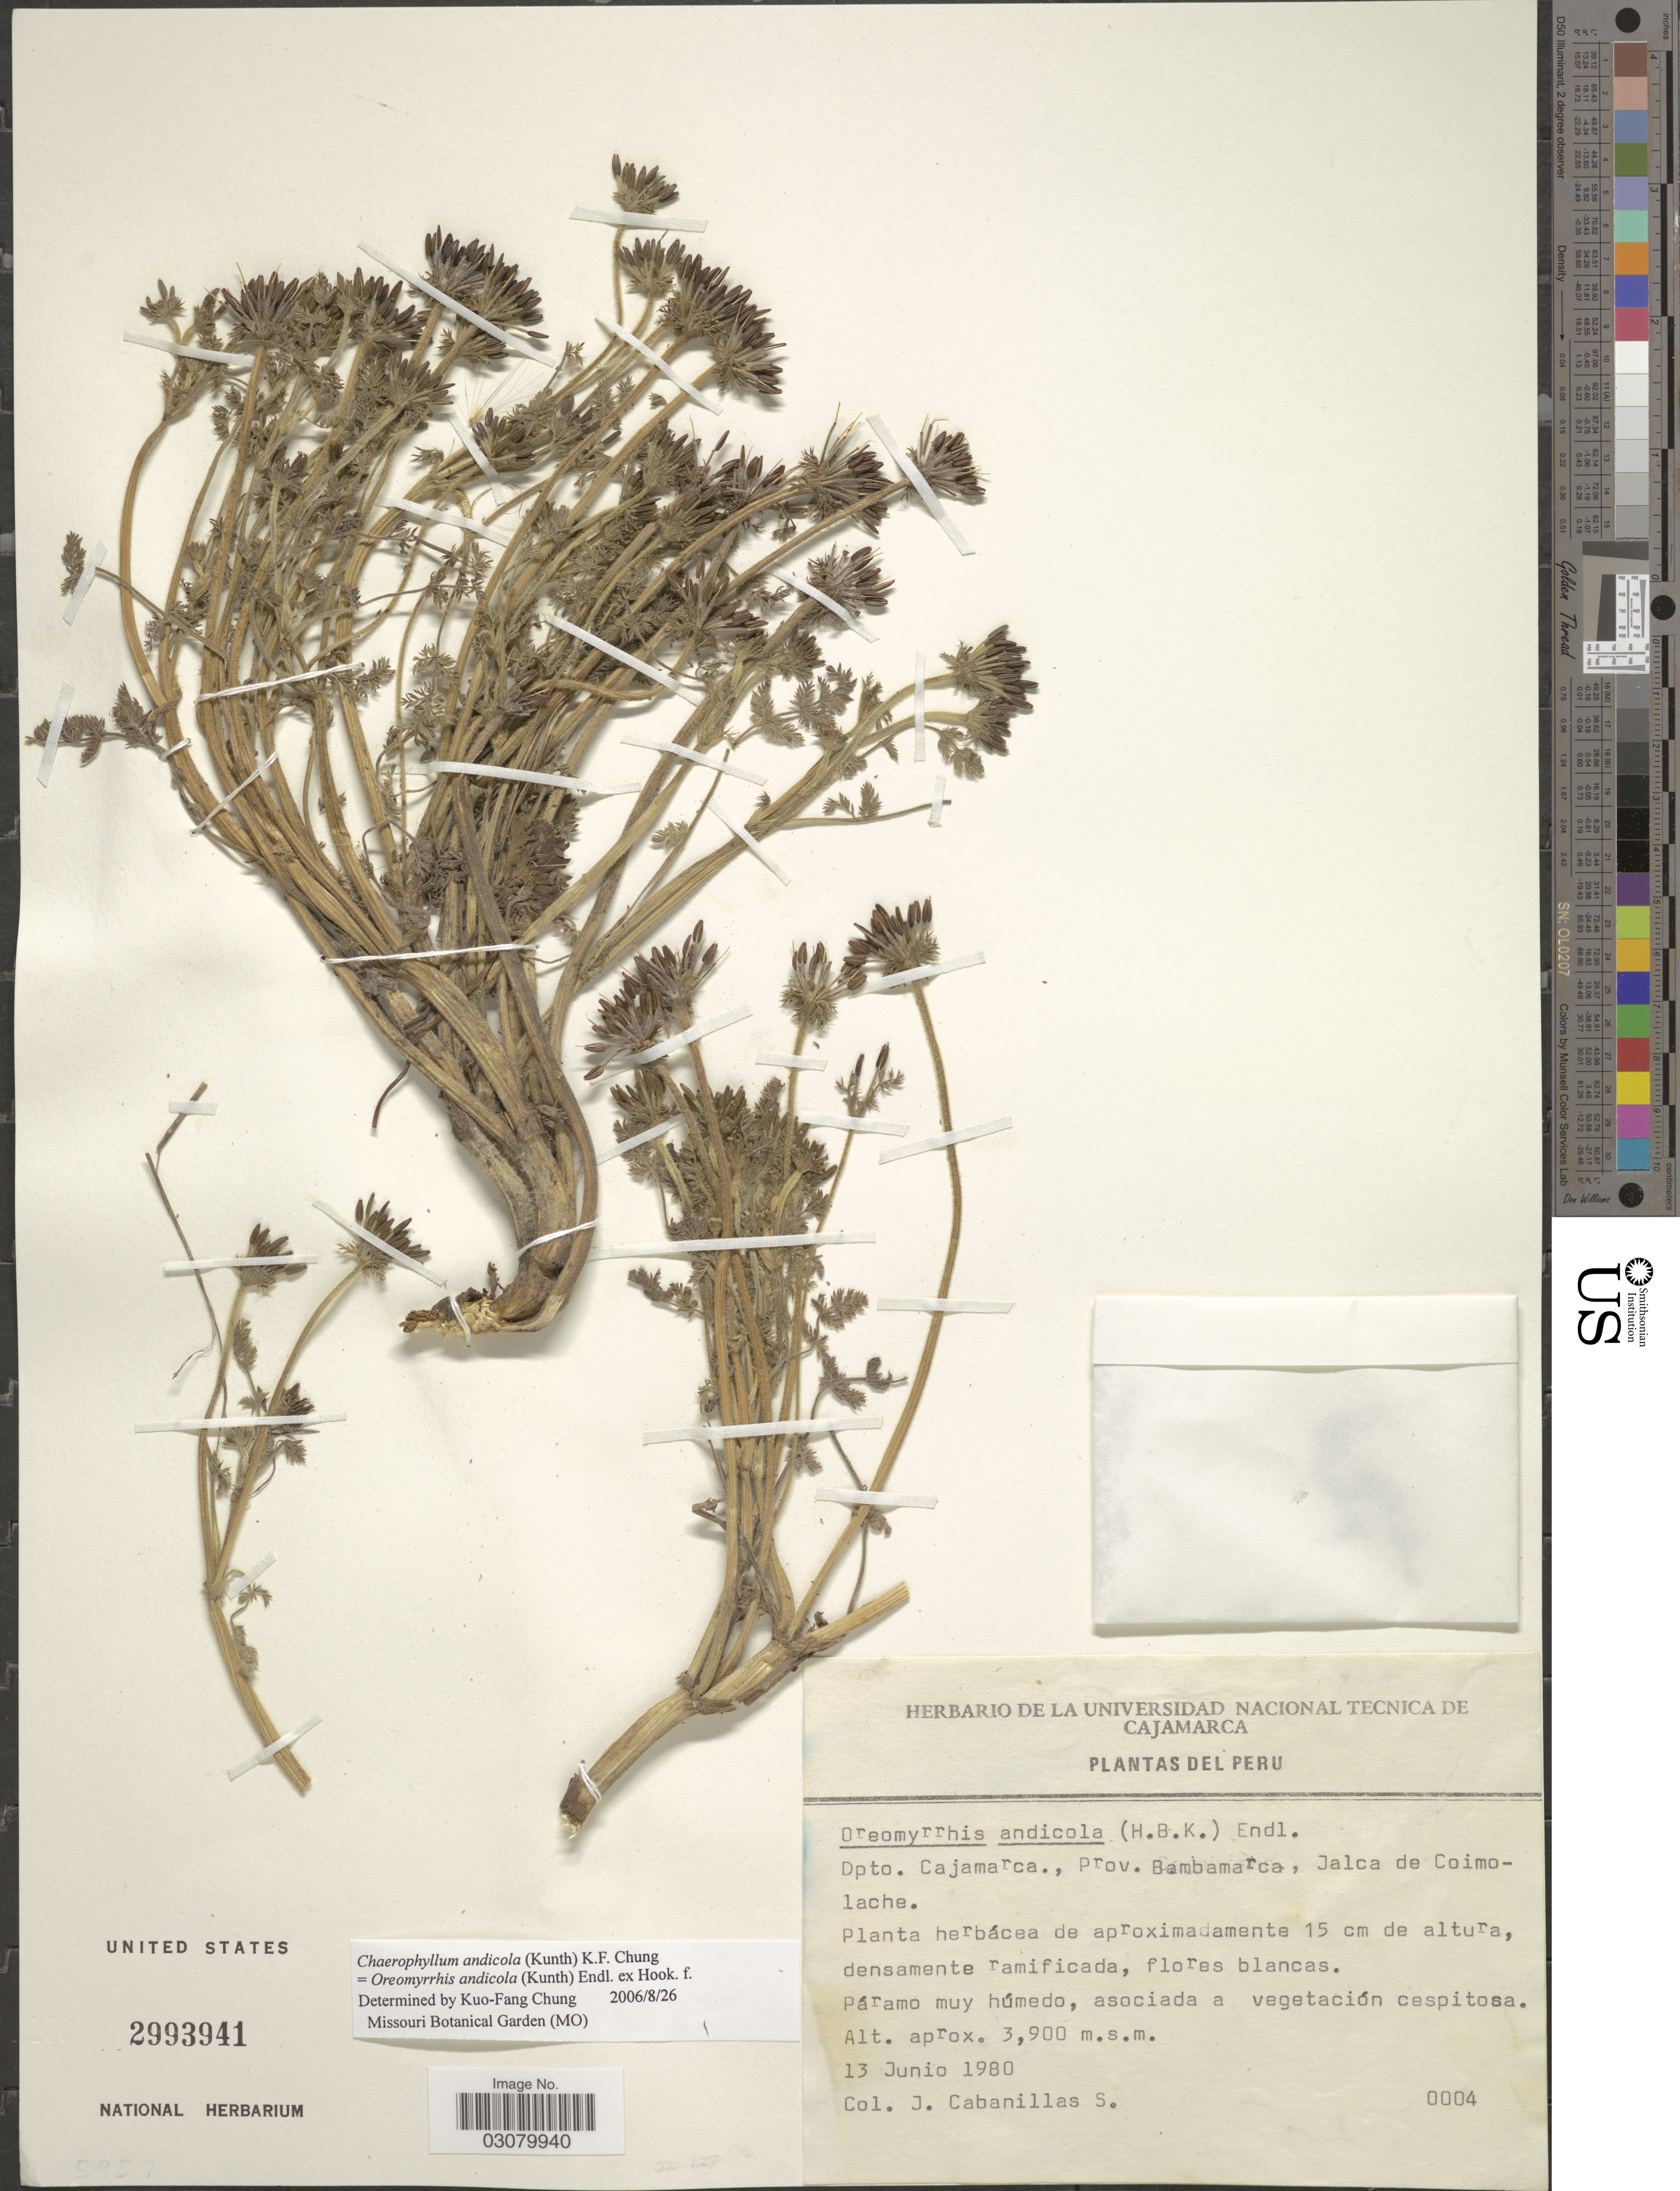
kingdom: Plantae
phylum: Tracheophyta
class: Magnoliopsida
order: Apiales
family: Apiaceae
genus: Oreomyrrhis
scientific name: Oreomyrrhis andicola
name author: (Kunth) Endl. ex Hook. f.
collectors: J. Cabanillas S.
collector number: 0004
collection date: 1980-06-13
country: Peru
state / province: Cajamarca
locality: Dpto. Cajamarca., Prov. Bambamarca, Jalca de Coimolache.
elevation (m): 3900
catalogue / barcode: US 2993941